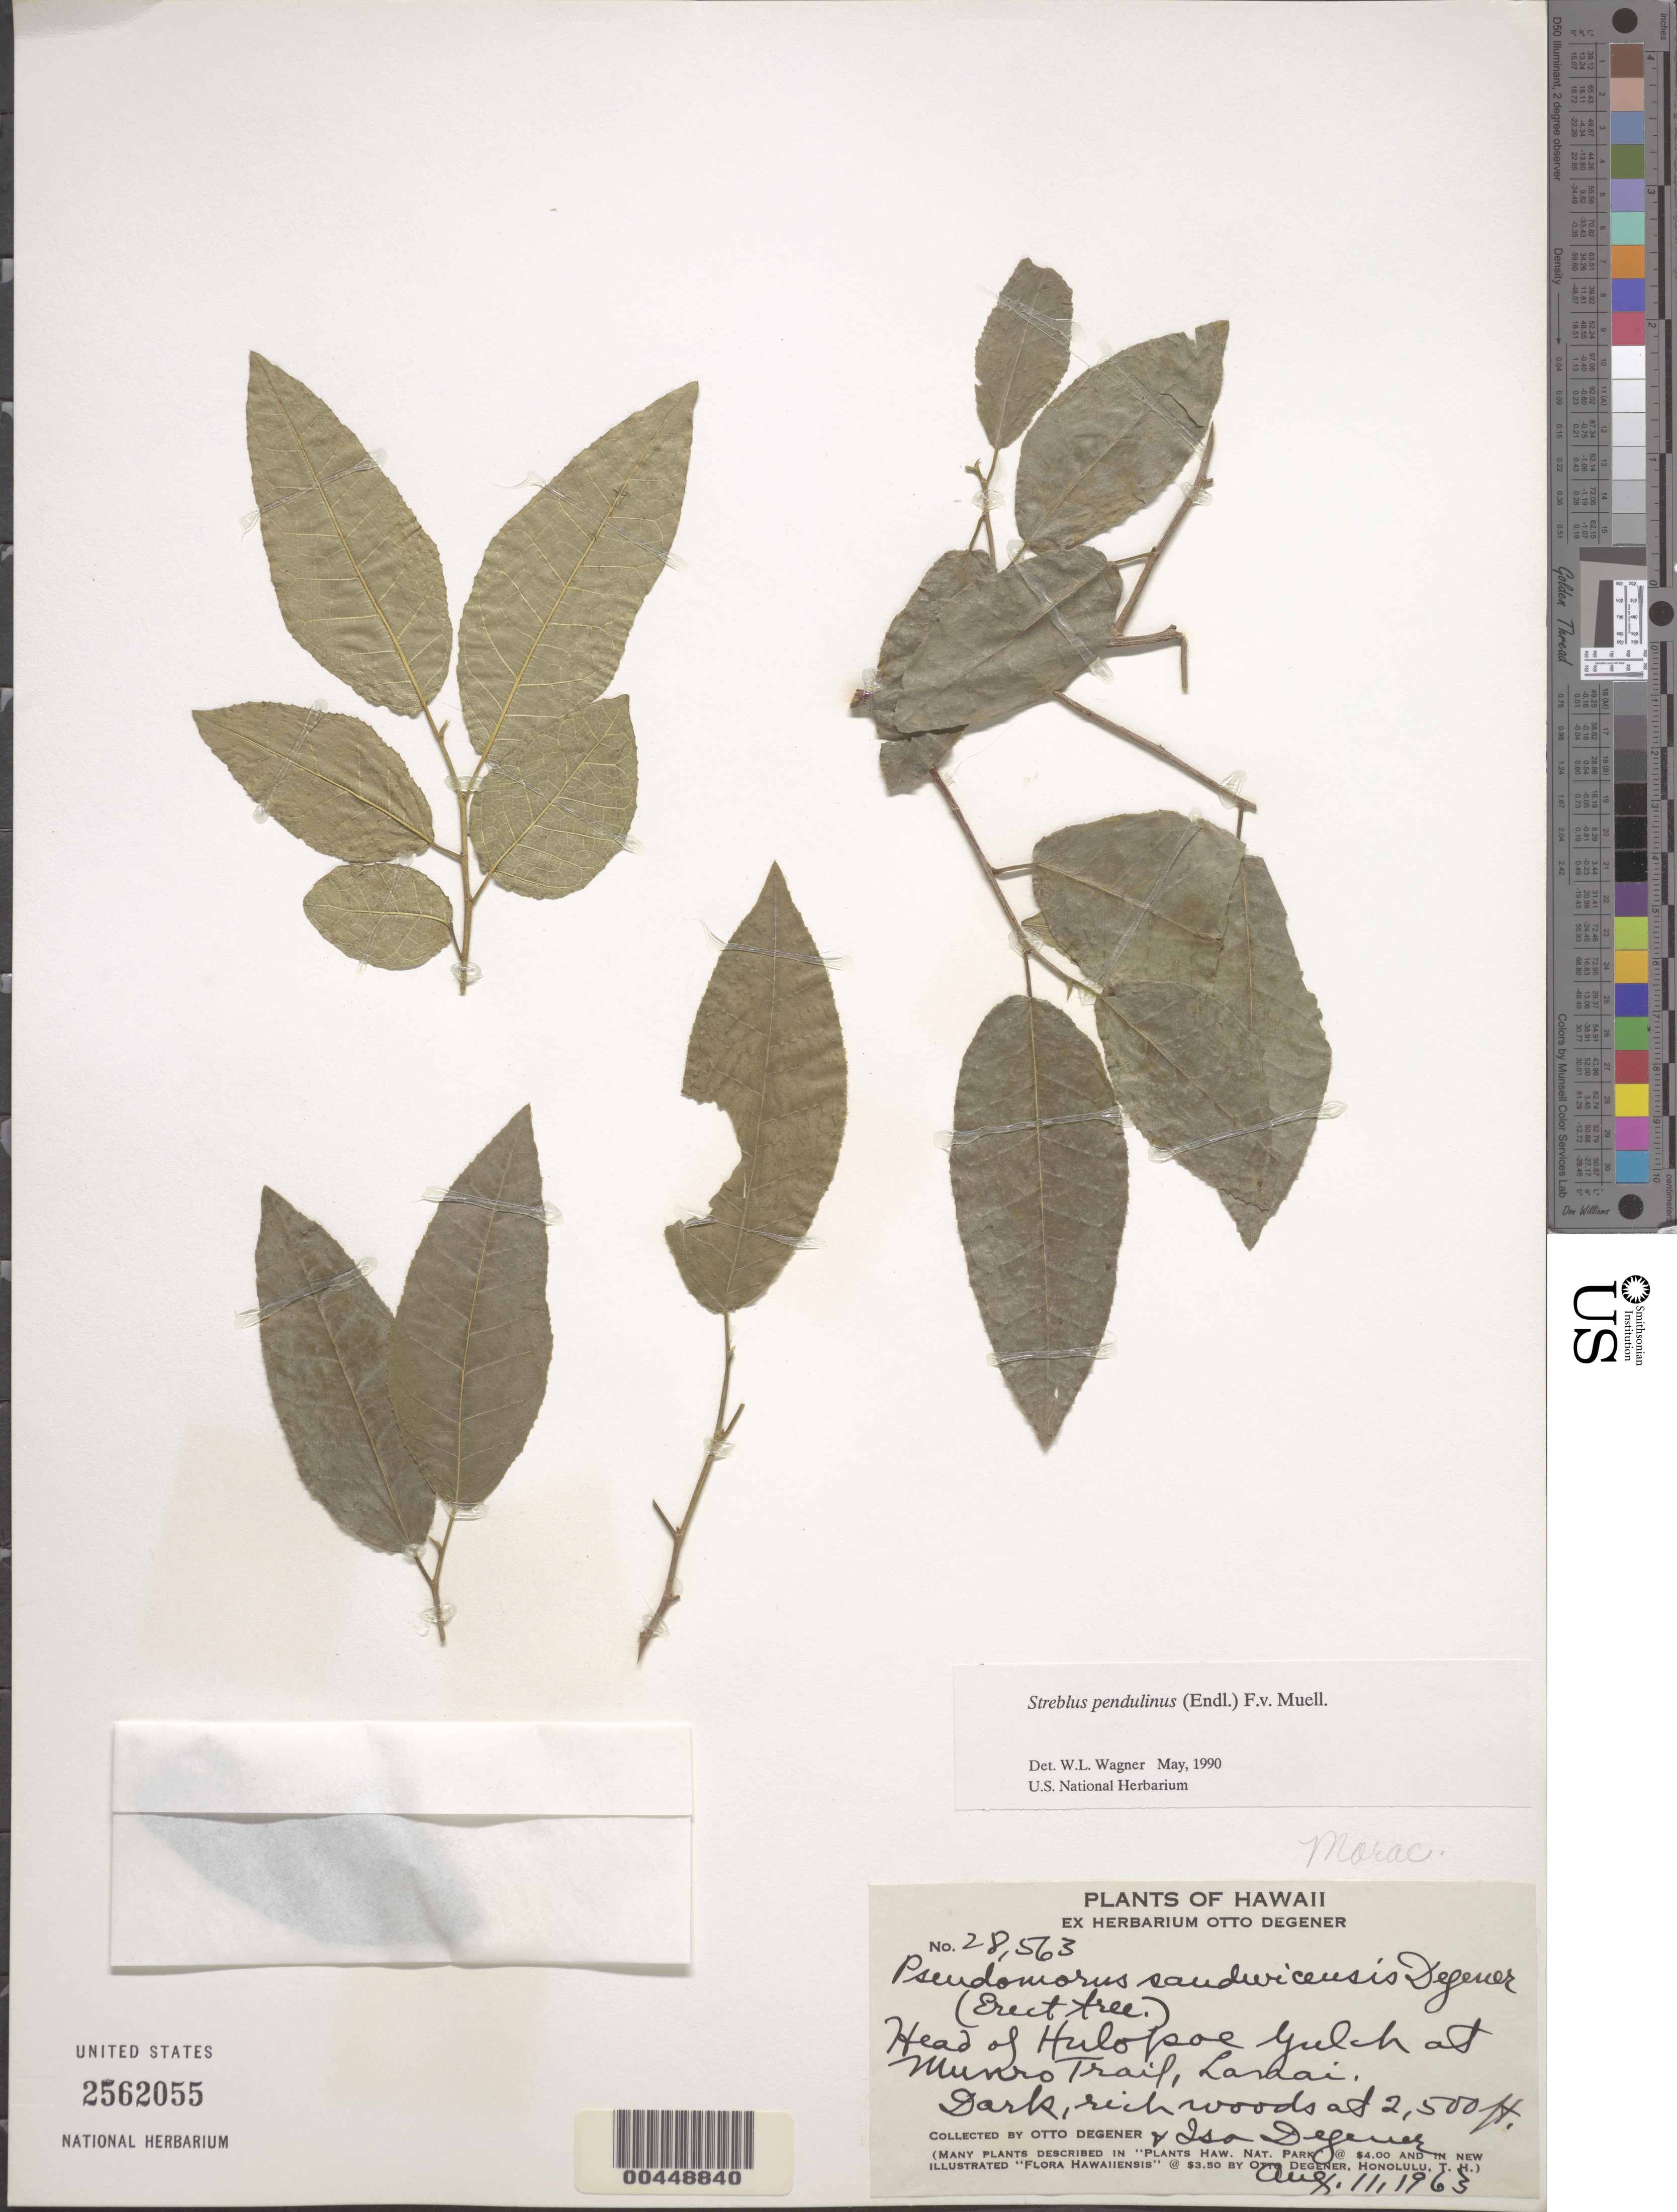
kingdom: Plantae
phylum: Tracheophyta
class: Magnoliopsida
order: Rosales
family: Moraceae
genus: Paratrophis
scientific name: Paratrophis pendulina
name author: (Endl.) E. M. Gardner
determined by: Wagner, W. L., (BOT), Smithsonian Institution - National Museum of Natural History (UNITED STATES)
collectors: O. Degener & I. Degener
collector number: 28563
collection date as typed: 11 Aug 1963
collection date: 1963-08-11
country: United States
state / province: Hawaii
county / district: Maui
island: Lana'i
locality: Hd of Hulopoe Gulch at Munro Trail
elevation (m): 762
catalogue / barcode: US 2562055